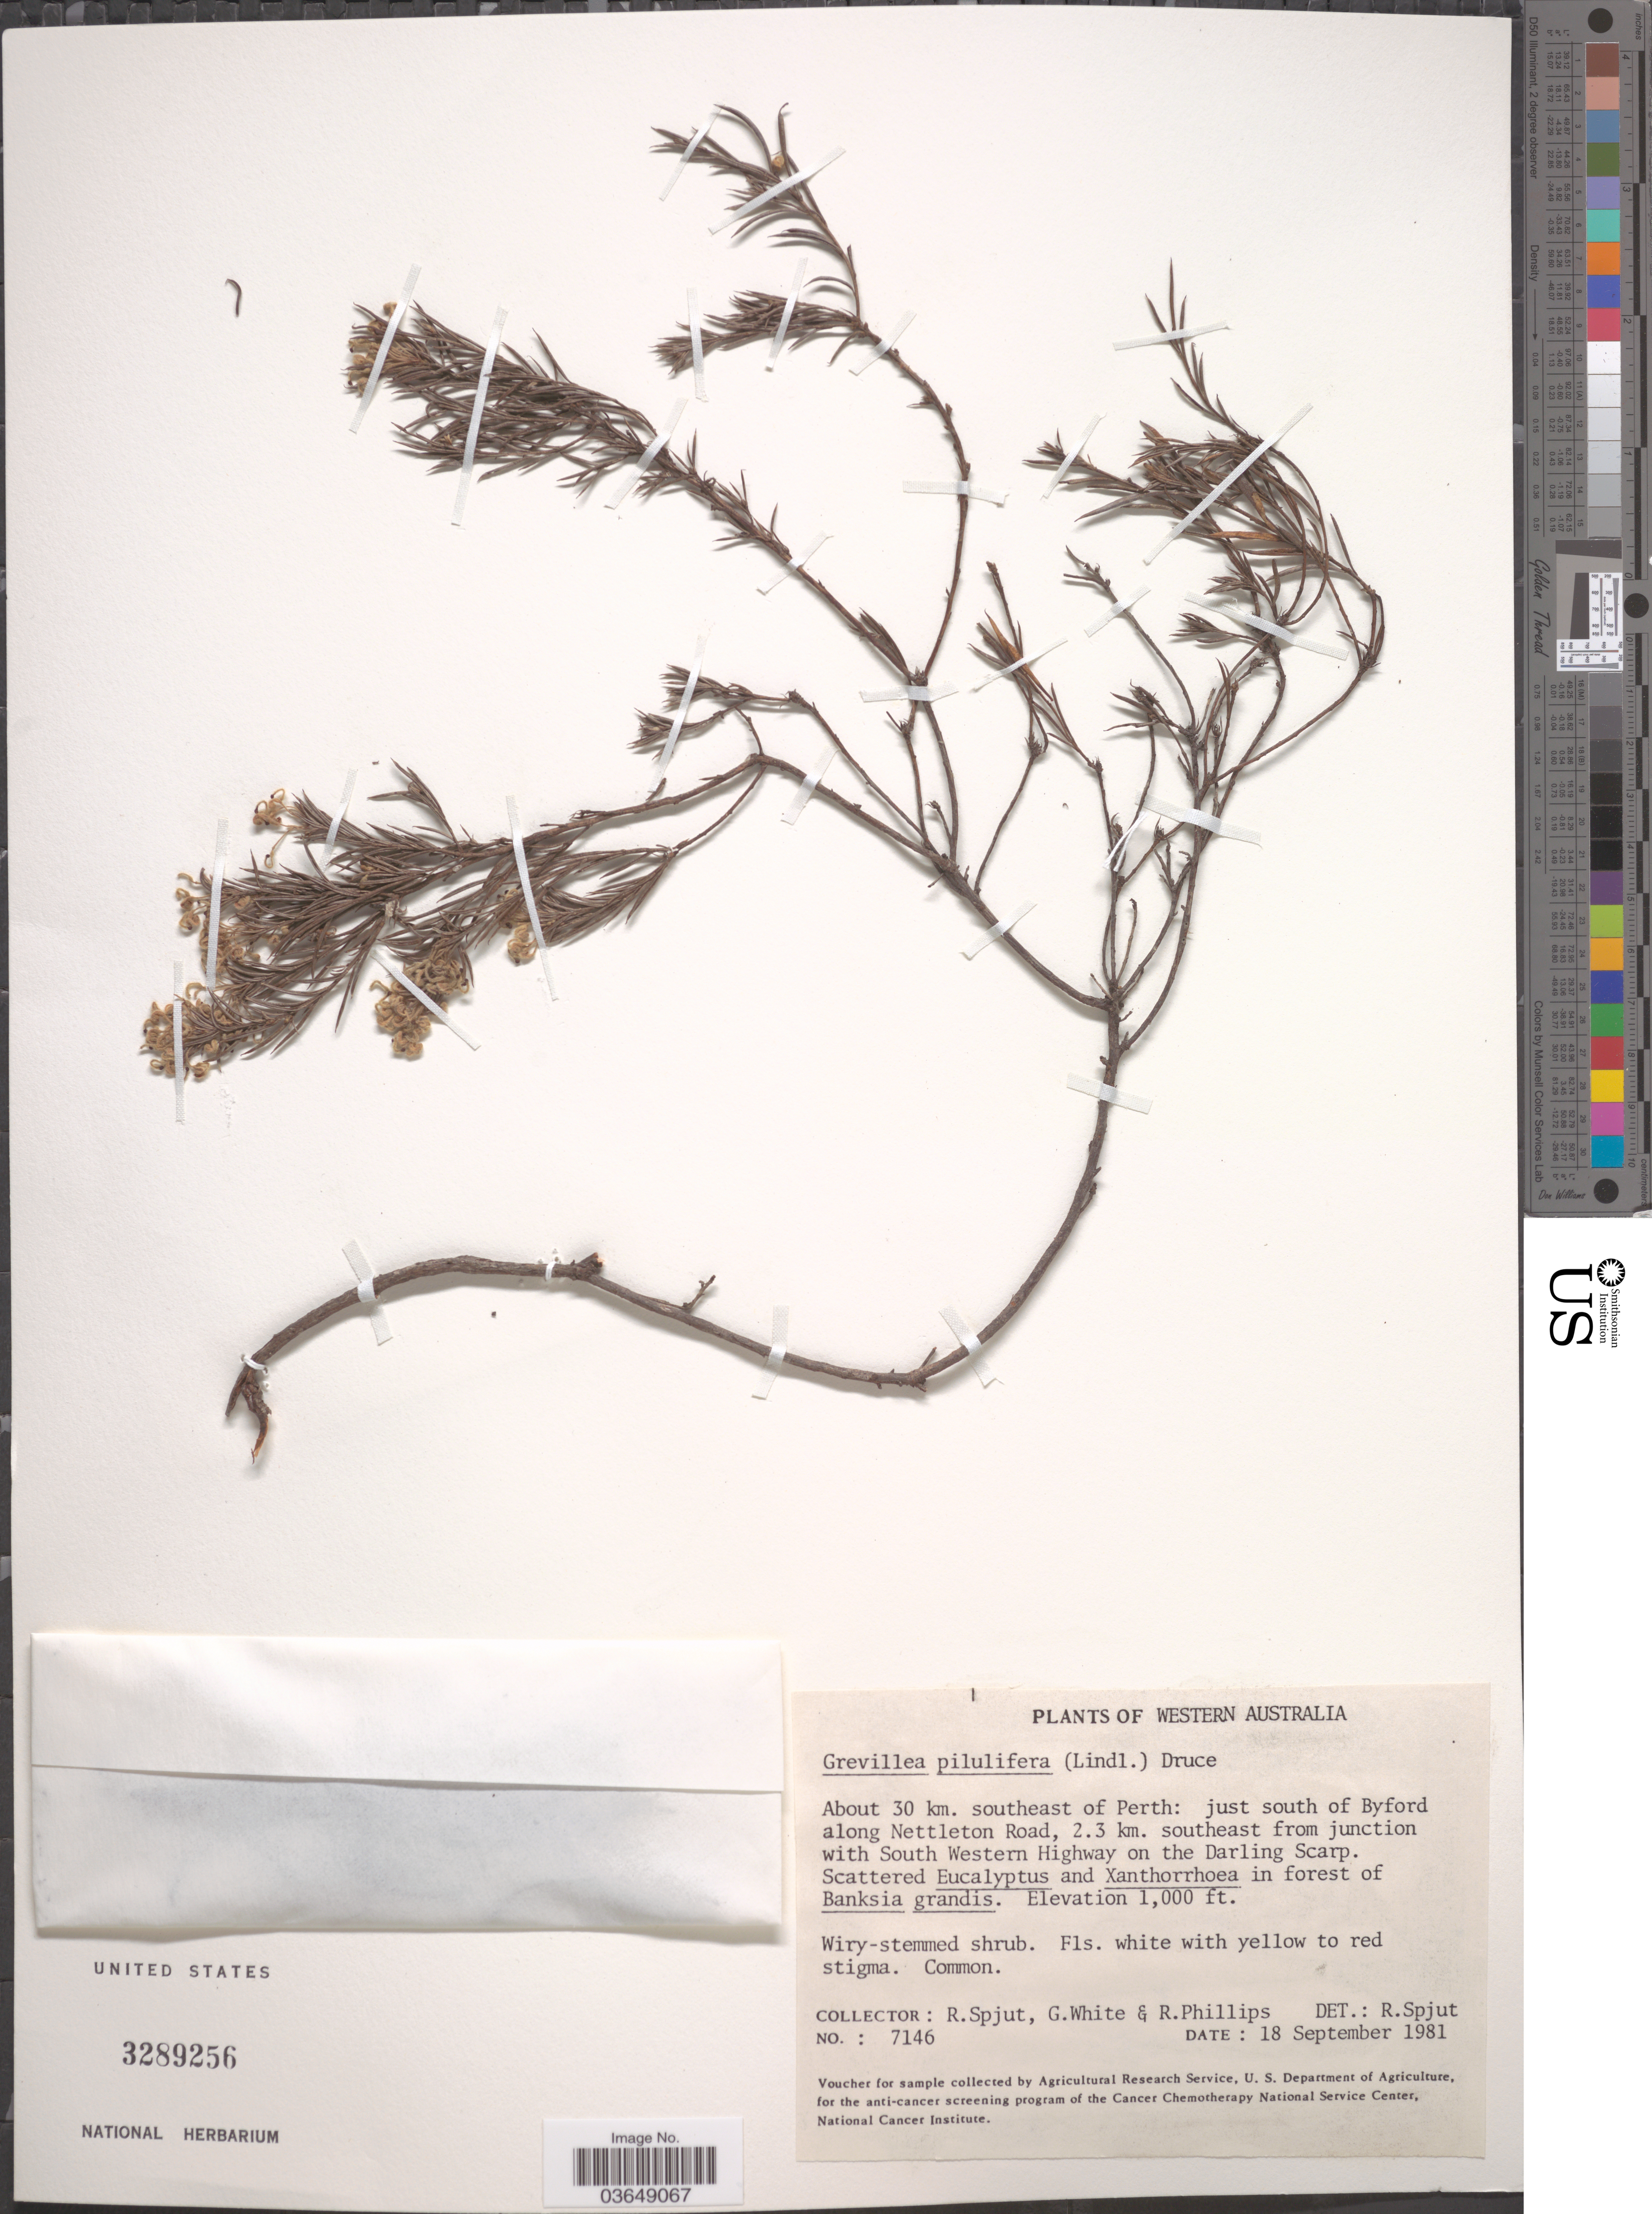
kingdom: Plantae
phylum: Tracheophyta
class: Magnoliopsida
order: Proteales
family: Proteaceae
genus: Grevillea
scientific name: Grevillea pilulifera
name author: (Lindl.) Druce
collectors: R. Spjut, G. White & R. Phillips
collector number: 7146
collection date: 1981-09-18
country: Australia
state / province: Western Australia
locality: About 30 km. southeast of Perth: just south of Byford along Nettleton Road, 2.3 km. southeast from junction with South Western Highway on Darling Scarp.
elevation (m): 305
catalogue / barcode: US 3289256